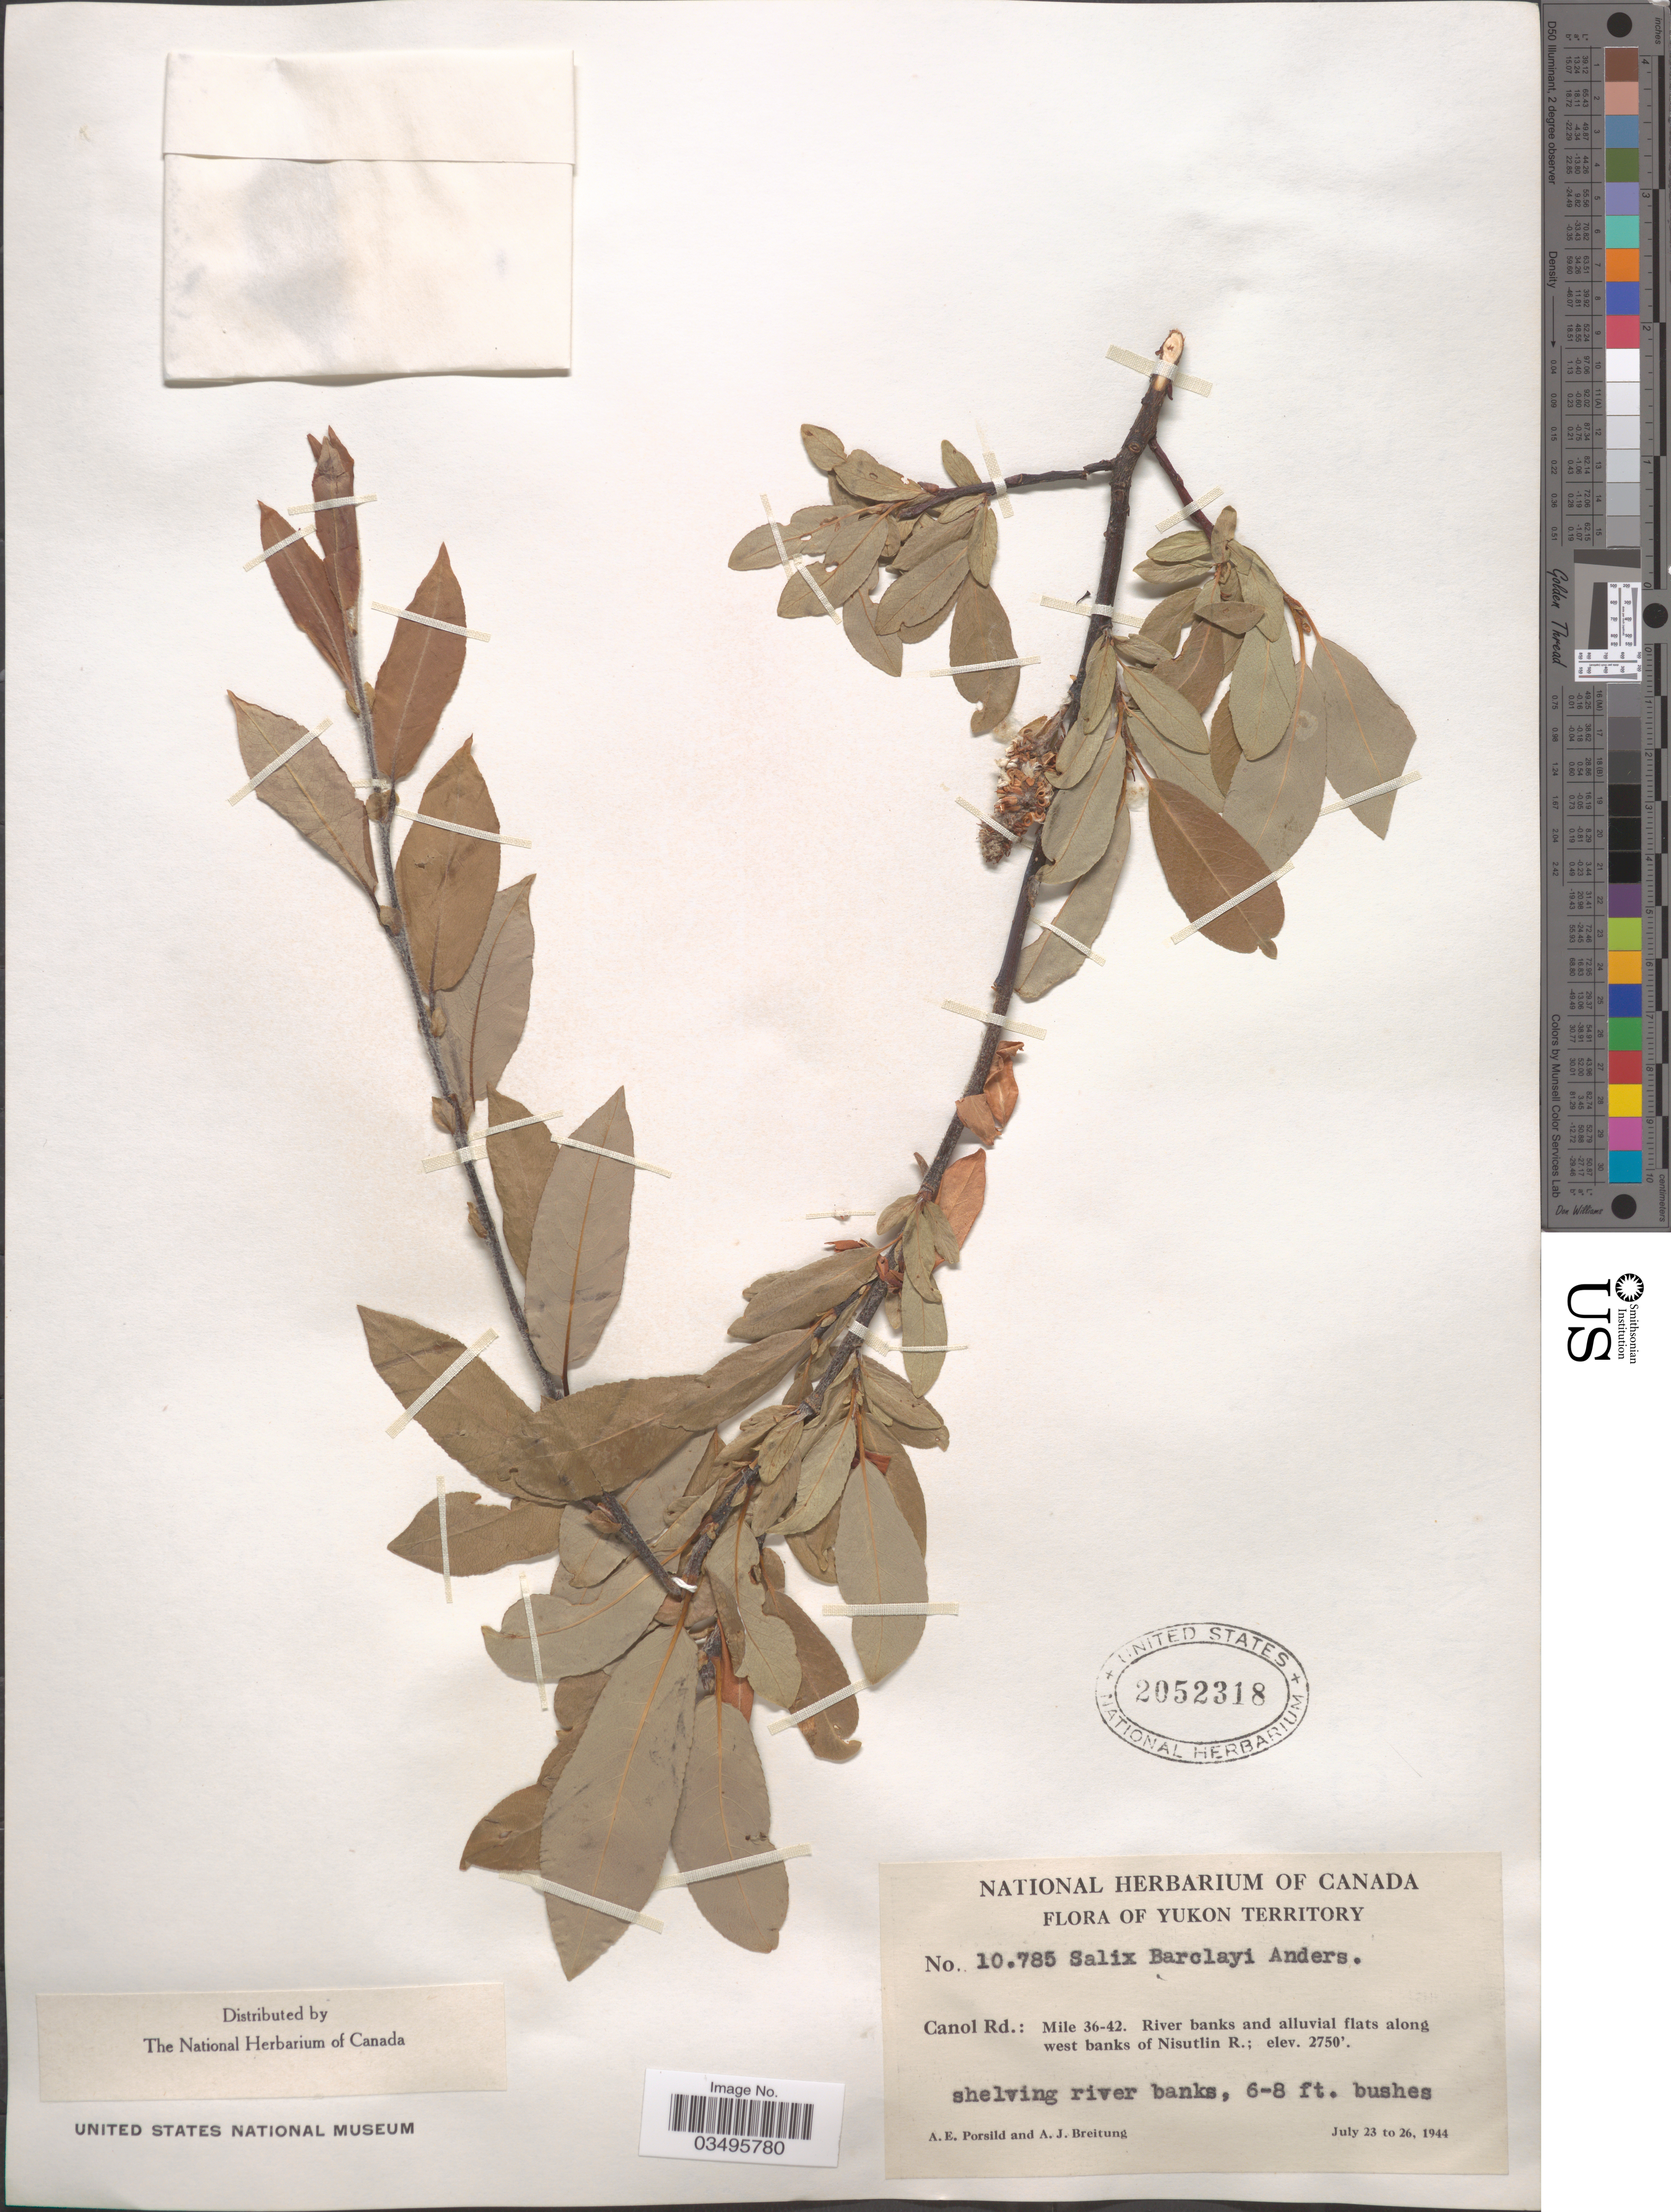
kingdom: Plantae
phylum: Tracheophyta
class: Magnoliopsida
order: Malpighiales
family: Salicaceae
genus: Salix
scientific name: Salix barclayi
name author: Andersson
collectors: A. E. Porsild & A. Breitung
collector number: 10785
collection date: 1944-07-23/1944-07-26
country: Canada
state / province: Yukon Territory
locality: Canol Rd.: Mile 36-42. River banks and alluvial flats along west banks of Nisutlin R.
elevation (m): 838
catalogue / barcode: US 2052318